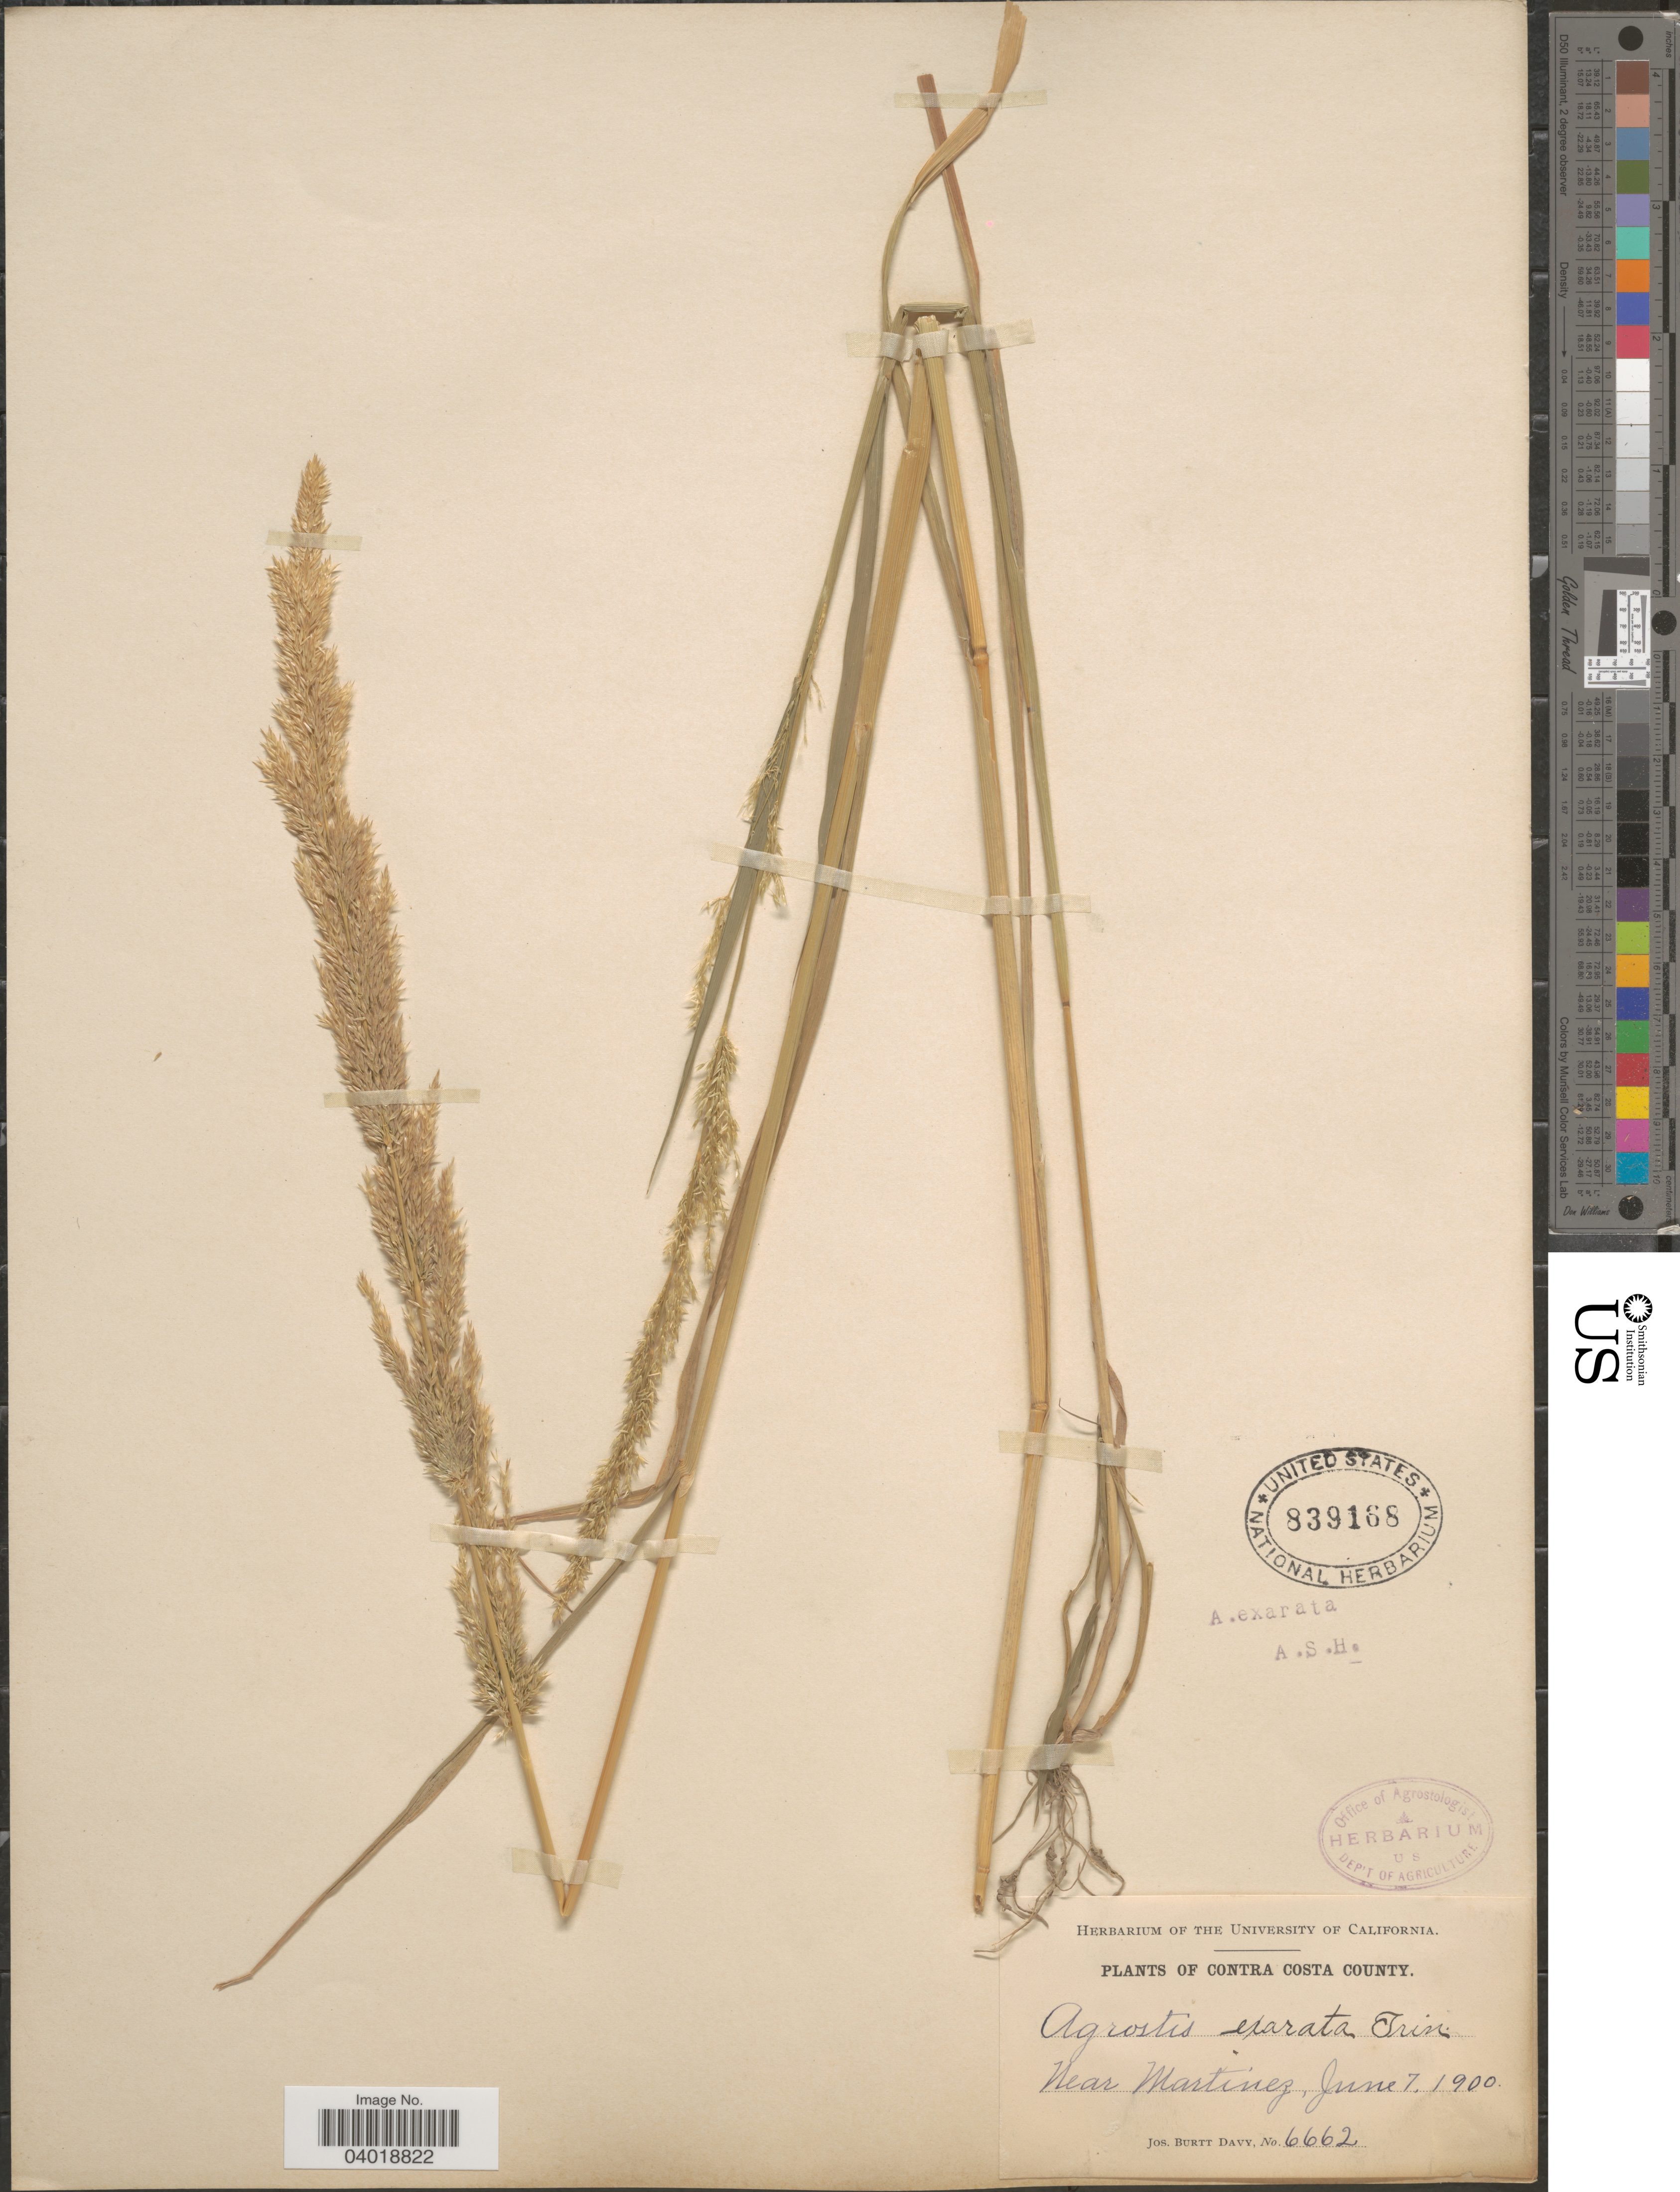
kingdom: Plantae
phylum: Tracheophyta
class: Liliopsida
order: Poales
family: Poaceae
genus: Agrostis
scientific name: Agrostis exarata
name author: Trin.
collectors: J. Burtt Davy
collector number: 6662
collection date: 1900-06-07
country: United States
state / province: California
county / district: Contra Costa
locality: Contra Costa County. Near Martinez.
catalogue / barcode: US 839168